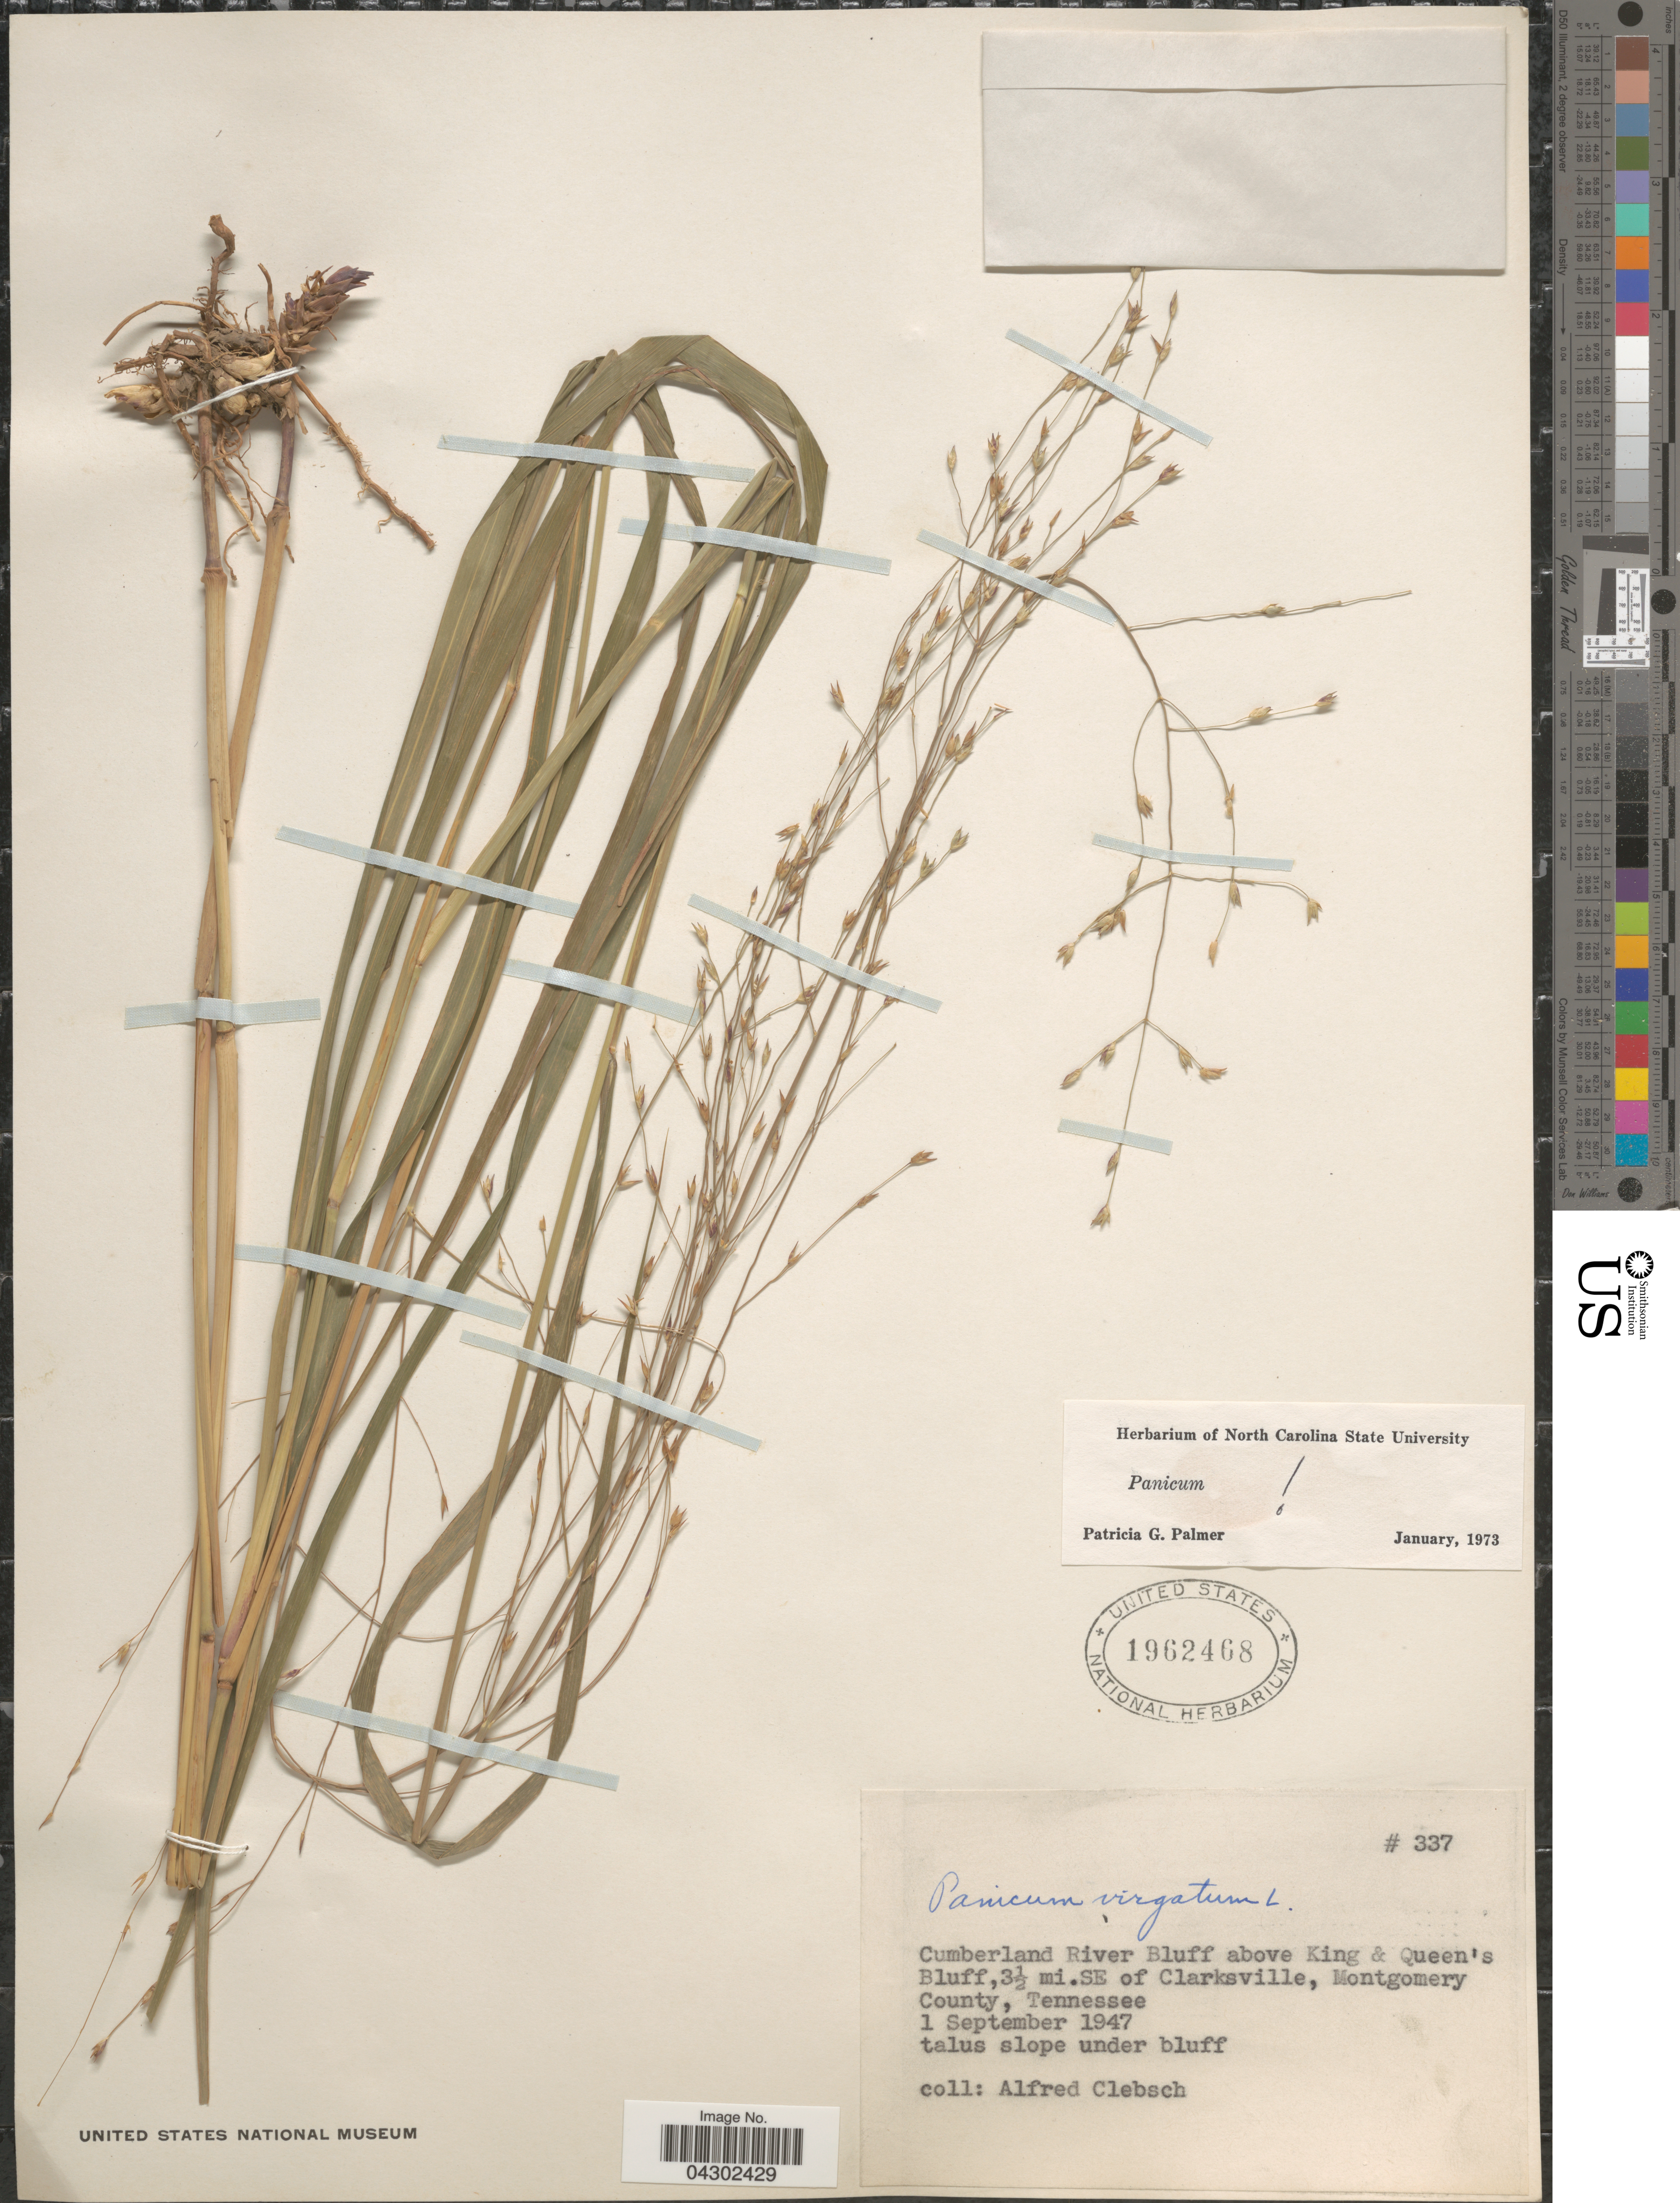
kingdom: Plantae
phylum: Tracheophyta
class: Liliopsida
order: Poales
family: Poaceae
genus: Panicum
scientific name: Panicum virgatum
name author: L.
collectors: A. Clebsch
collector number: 337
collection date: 1947-09-01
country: United States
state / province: Tennessee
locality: Cumberland River Bluff above King & Queen's Bluff, 3½ mi. SE of Clarksville, Montgomery County.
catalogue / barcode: US 1962468